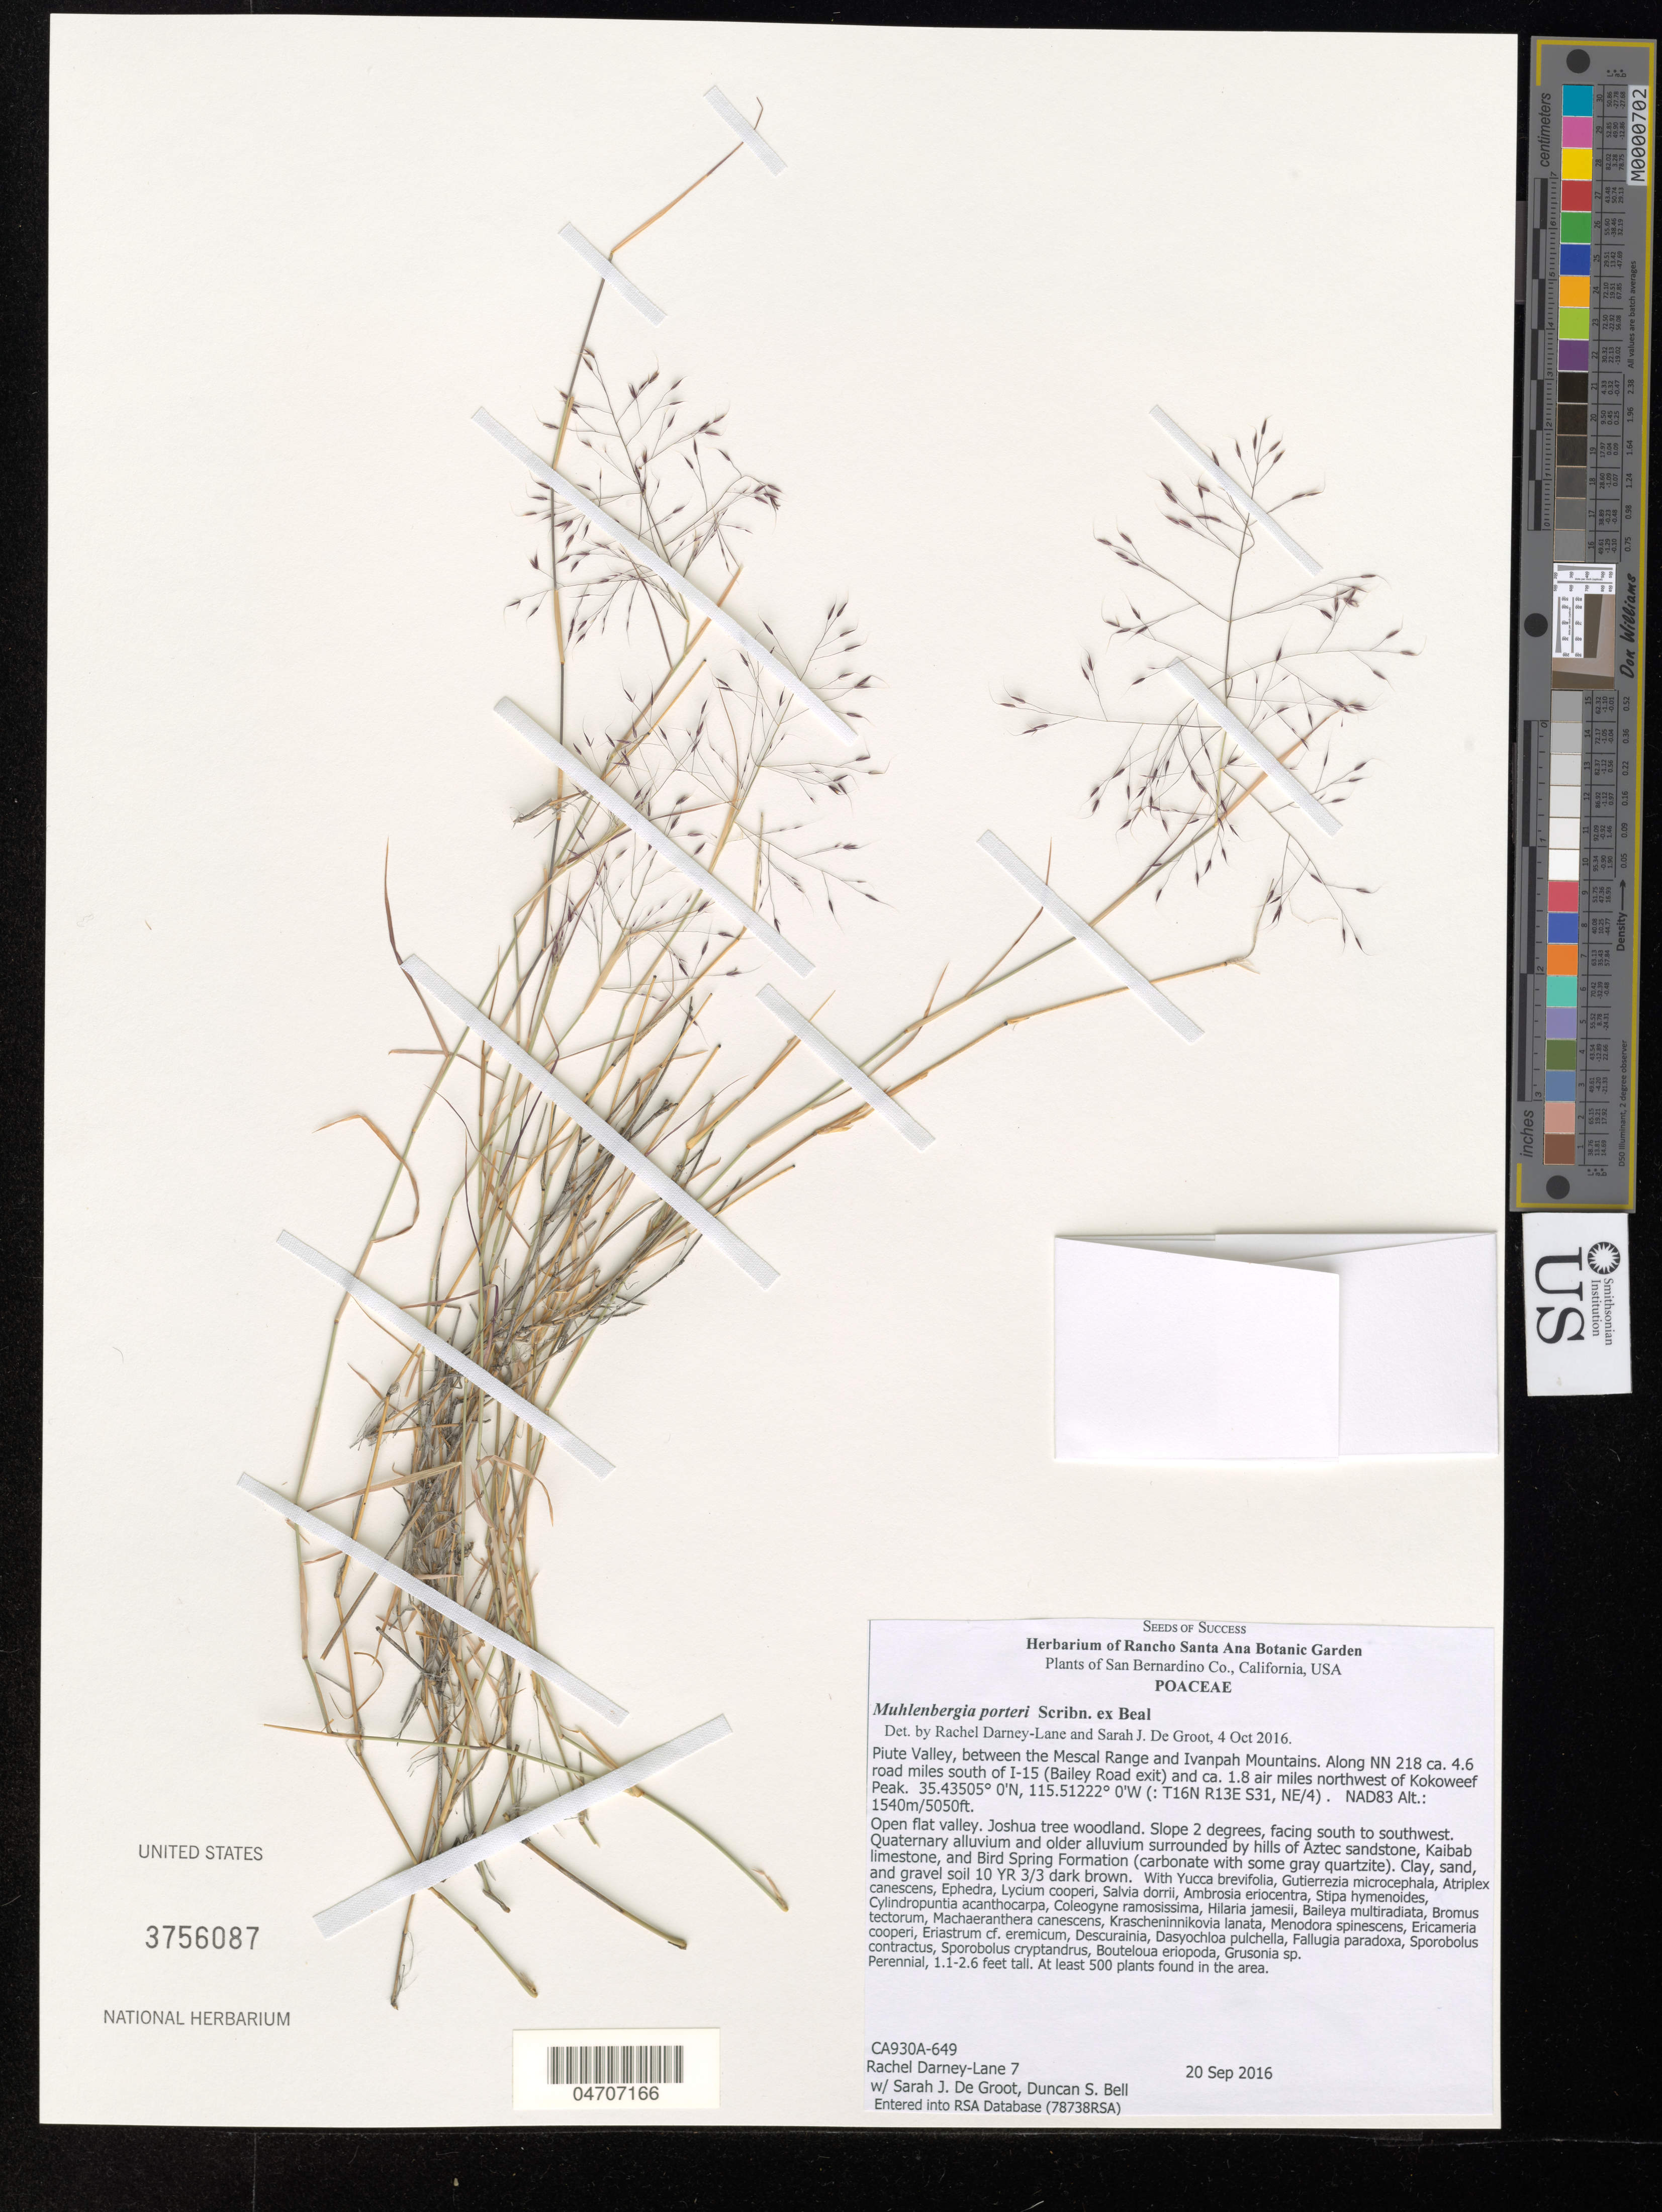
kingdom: Plantae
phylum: Tracheophyta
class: Liliopsida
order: Poales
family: Poaceae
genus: Muhlenbergia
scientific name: Muhlenbergia porteri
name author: Scribn. in W.J. Beal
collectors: R. Darney-Lane, S. De Groot & D. S. Bell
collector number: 7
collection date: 2016-09-20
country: United States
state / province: California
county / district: San Bernardino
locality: San Bernardino Co. Piute Valley, between the Mescal Range and Ivanpah Mountains. Along NN 218 ca. 4.6 road miles south of I-15 (Bailey Road exit) and ca. 1.8 air miles northwest of Kokoweef Peak. (: T16N R13E S31, NE/4). NAD83. 15 (Bailey Road exit). (: T15N R14E S4, W edge). NAD83.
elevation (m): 1540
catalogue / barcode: US 3756087